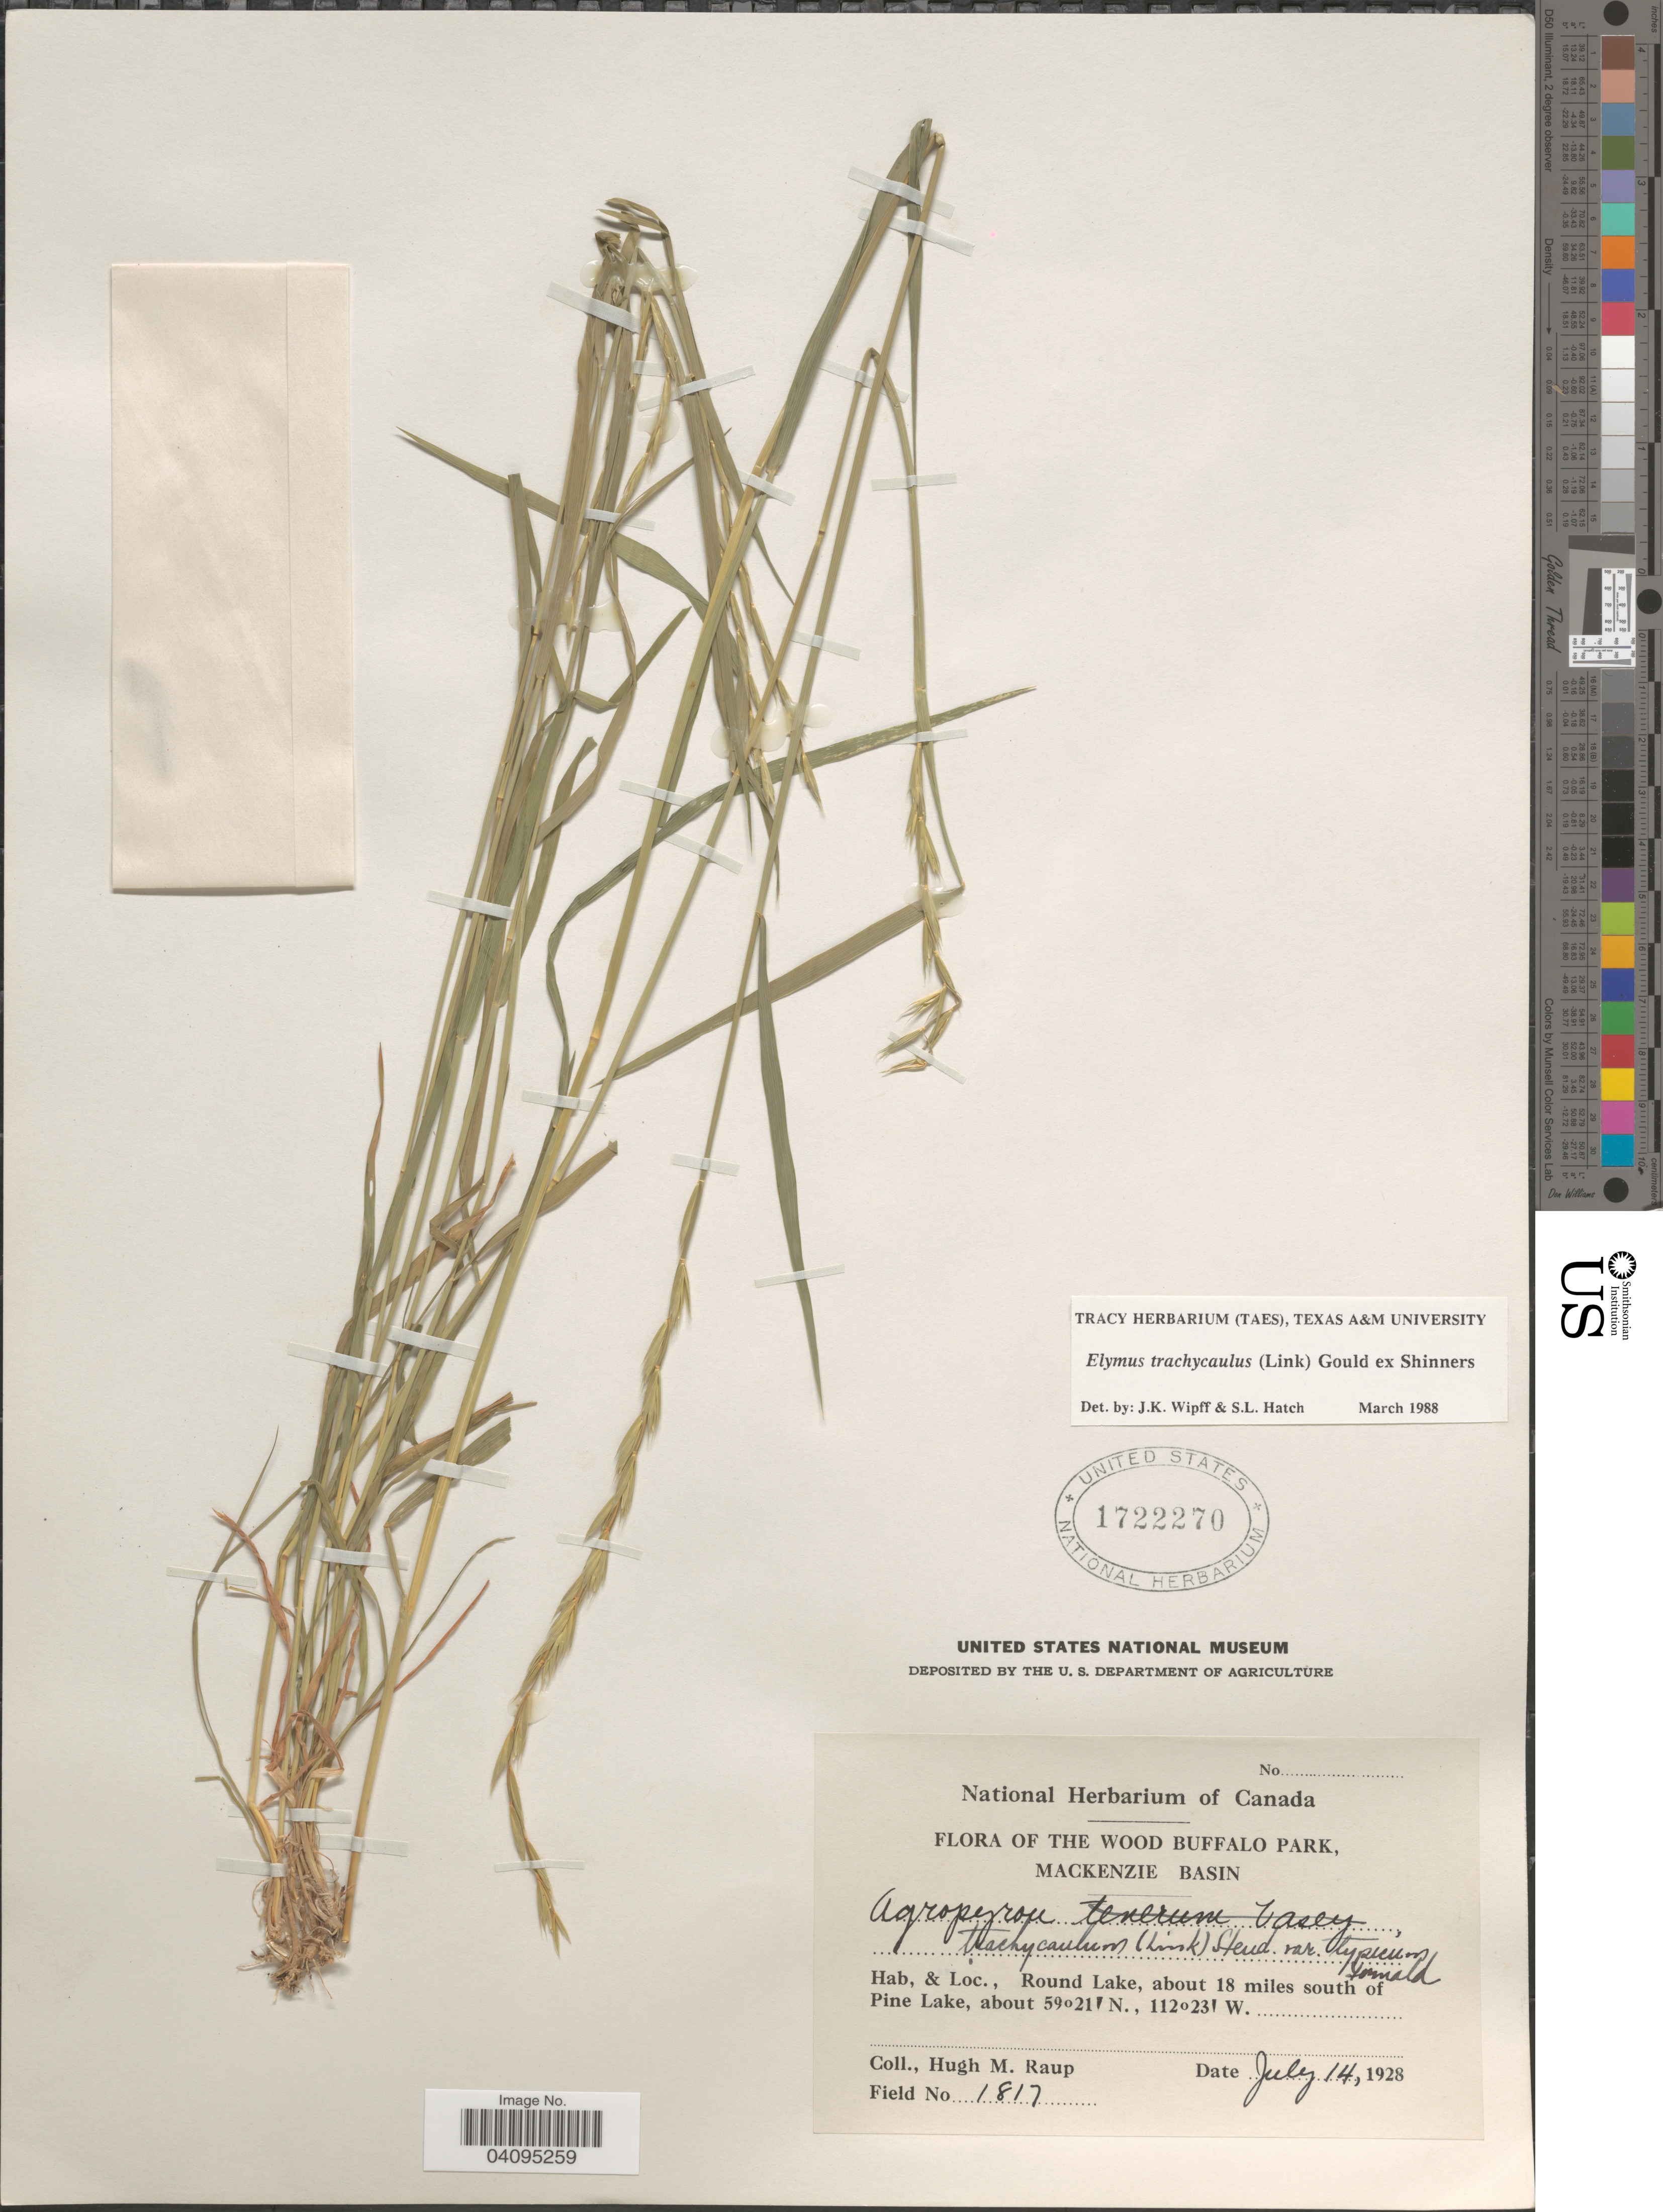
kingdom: Plantae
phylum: Tracheophyta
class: Liliopsida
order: Poales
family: Poaceae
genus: Elymus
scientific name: Elymus trachycaulus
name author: (Link) Gould ex Shinners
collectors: H. Raup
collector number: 1817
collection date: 1928-07-14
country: Canada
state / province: Alberta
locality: The Wood Buffalo Park, Mackenzie Basin. Round Lake, about 18 miles south of Pine Lake.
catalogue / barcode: US 1722270